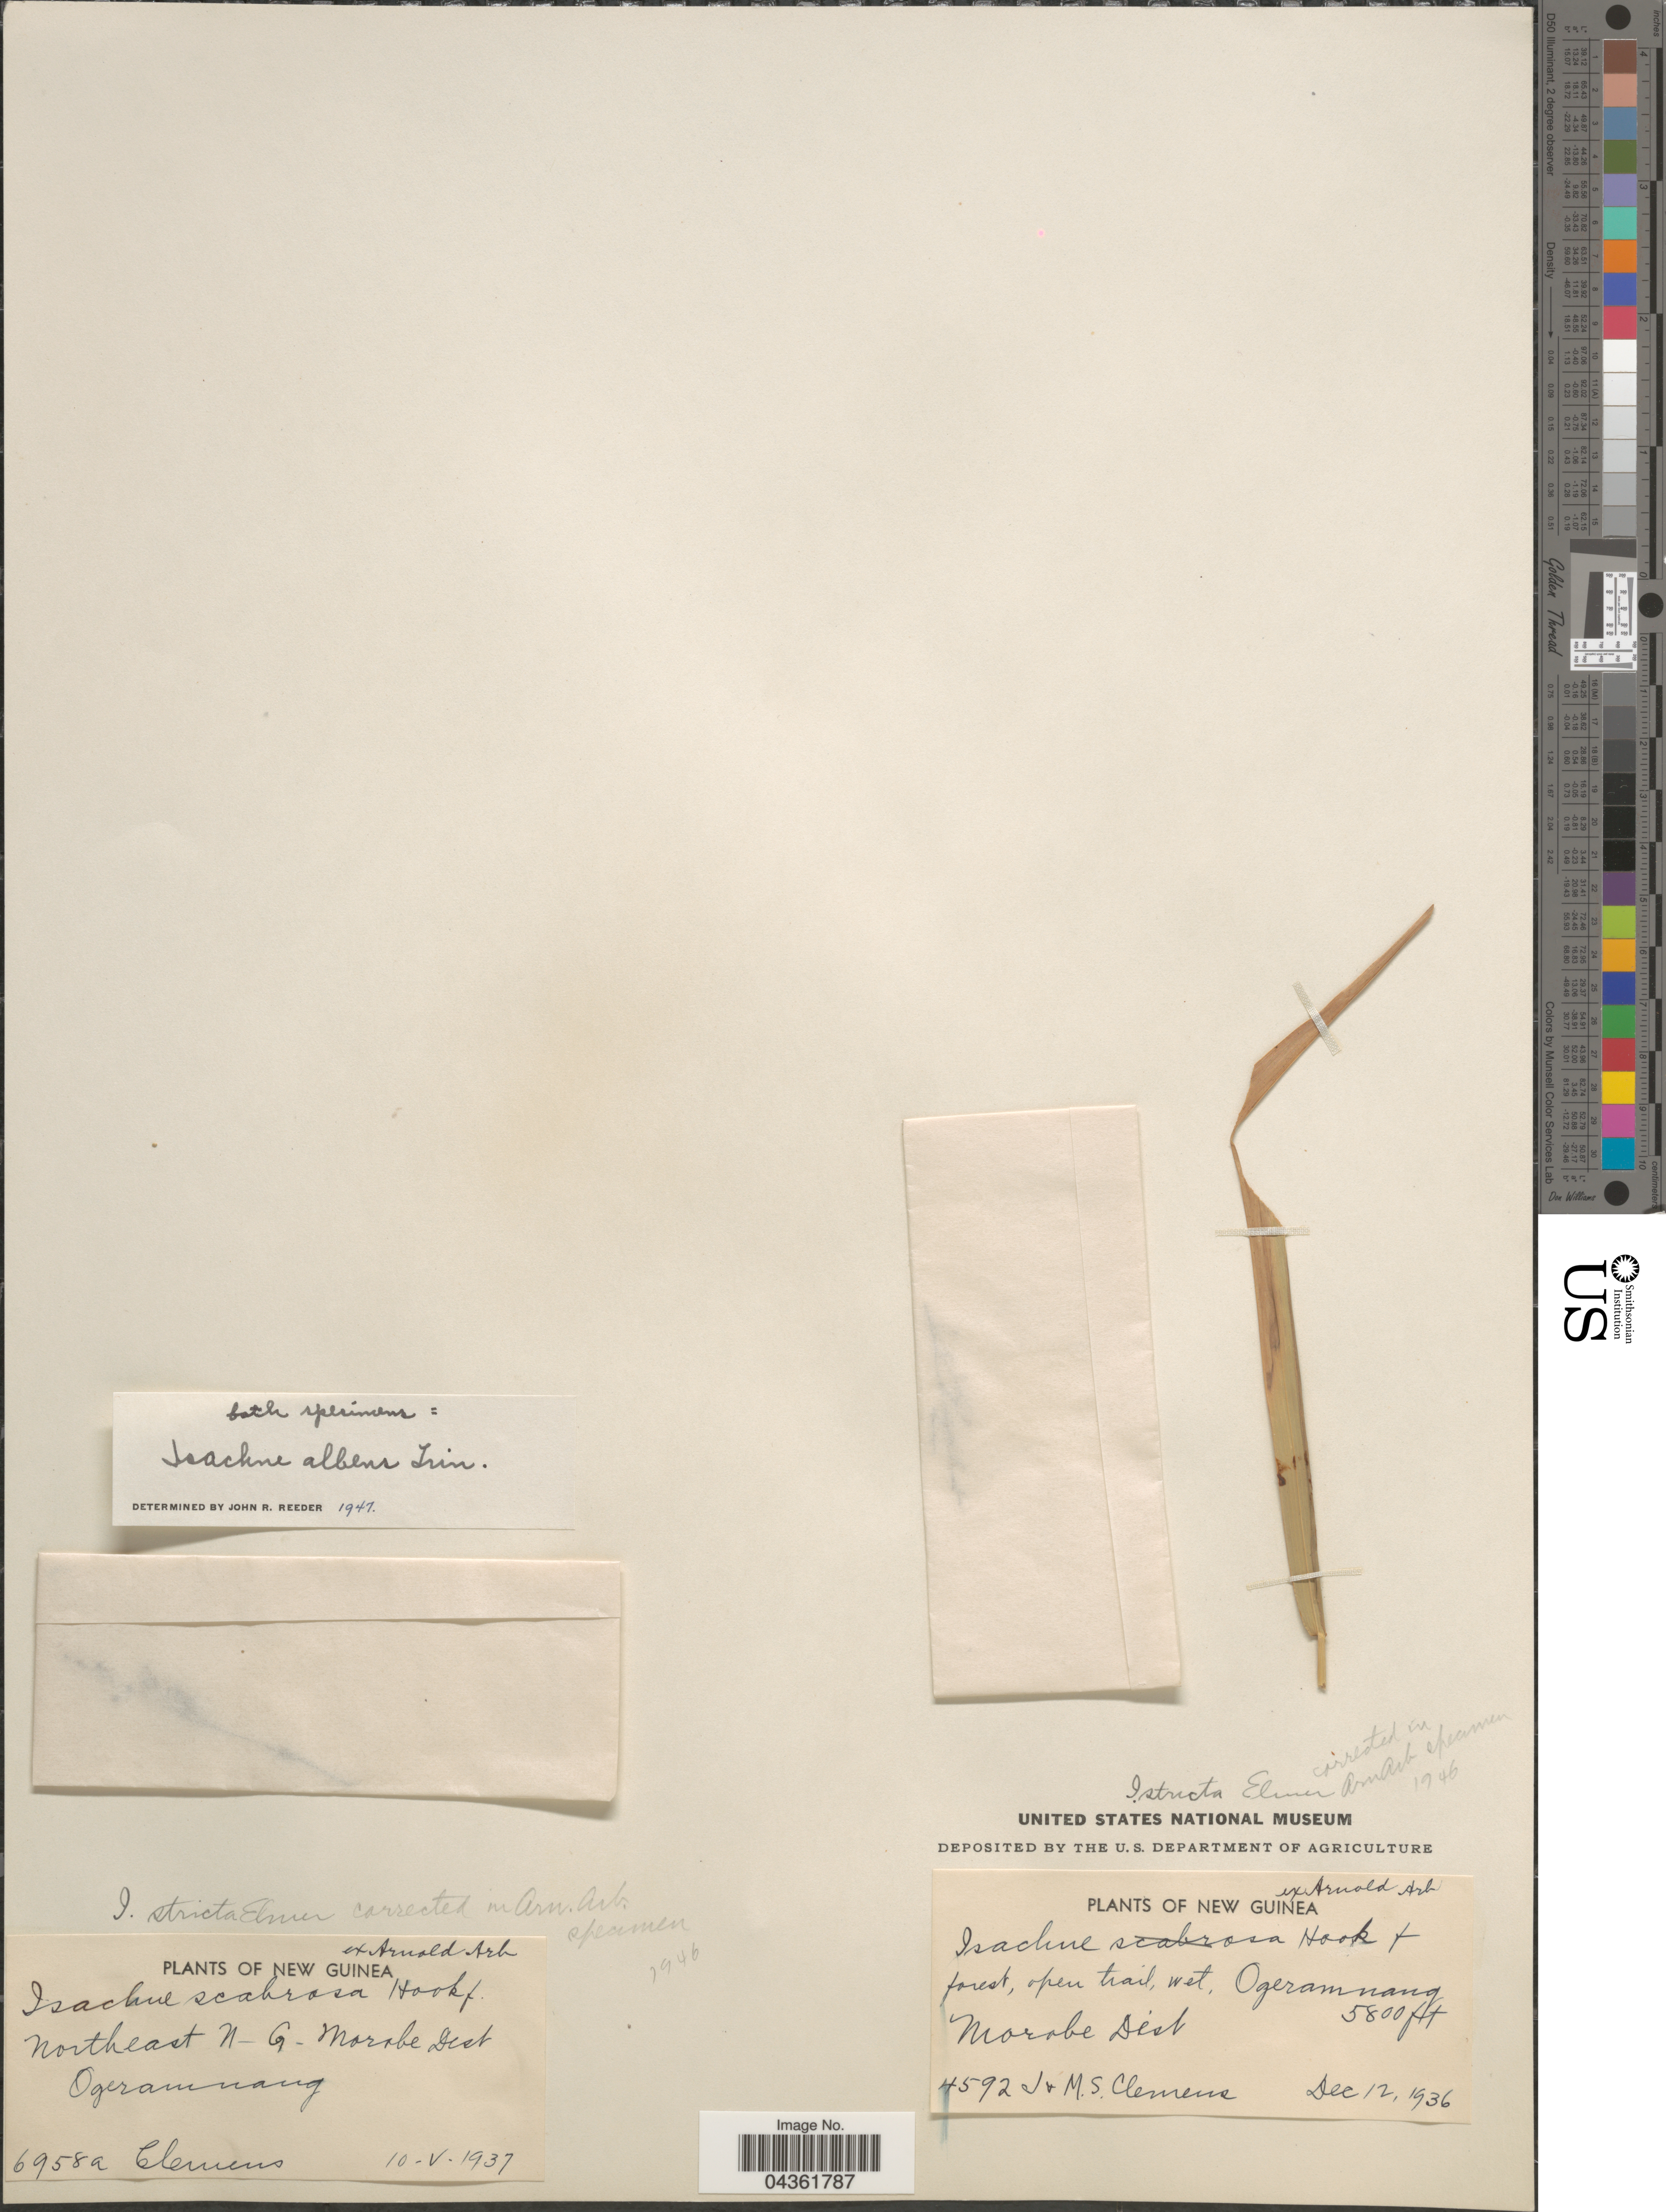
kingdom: Plantae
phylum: Tracheophyta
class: Liliopsida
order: Poales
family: Poaceae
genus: Isachne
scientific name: Isachne albens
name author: Trin.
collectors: J. Clemens & M. S. Clemens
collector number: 4592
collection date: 1936-12-12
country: Papua New Guinea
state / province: Morobe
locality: New Guinea. Forest, open trail, wet, Ogeramnang. Morobe Dist.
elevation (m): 1768